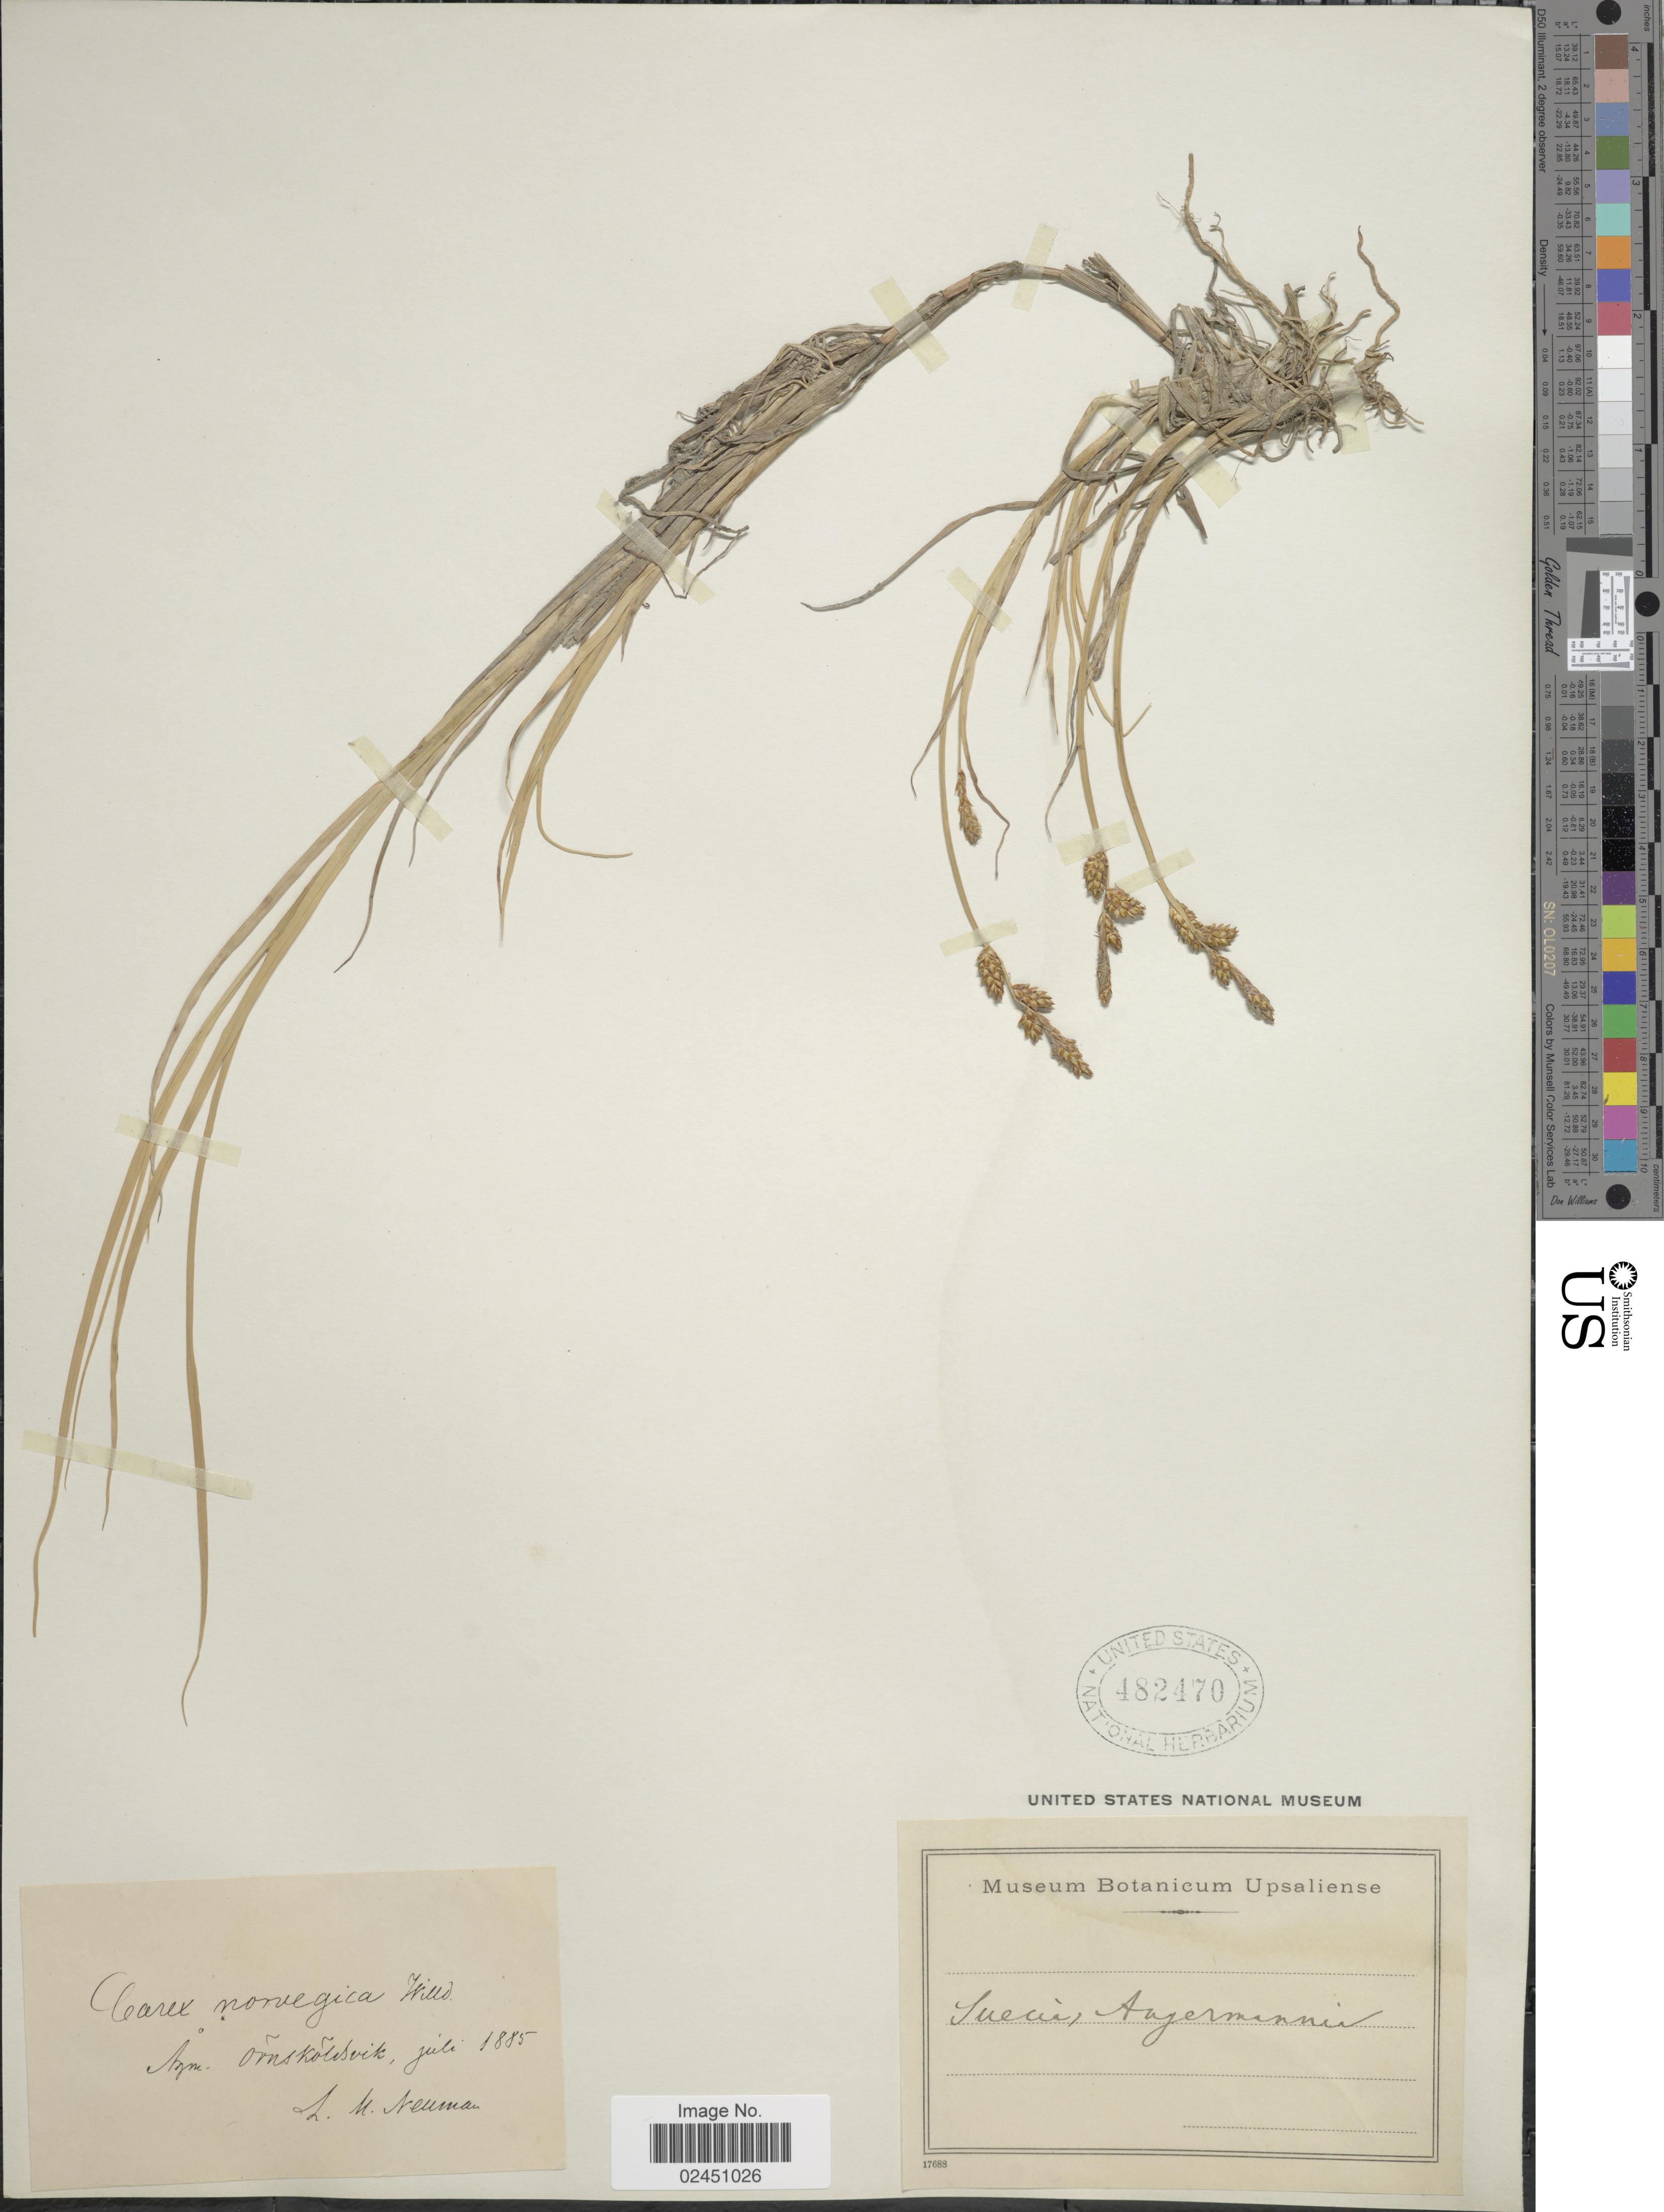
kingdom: Plantae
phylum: Tracheophyta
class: Liliopsida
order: Poales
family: Cyperaceae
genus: Carex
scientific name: Carex norvegica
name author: Retz.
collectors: L. Neuman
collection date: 1885-07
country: Sweden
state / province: Västernorrland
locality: Angermannia, Aym. Ornskolesvik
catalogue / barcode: US 482470